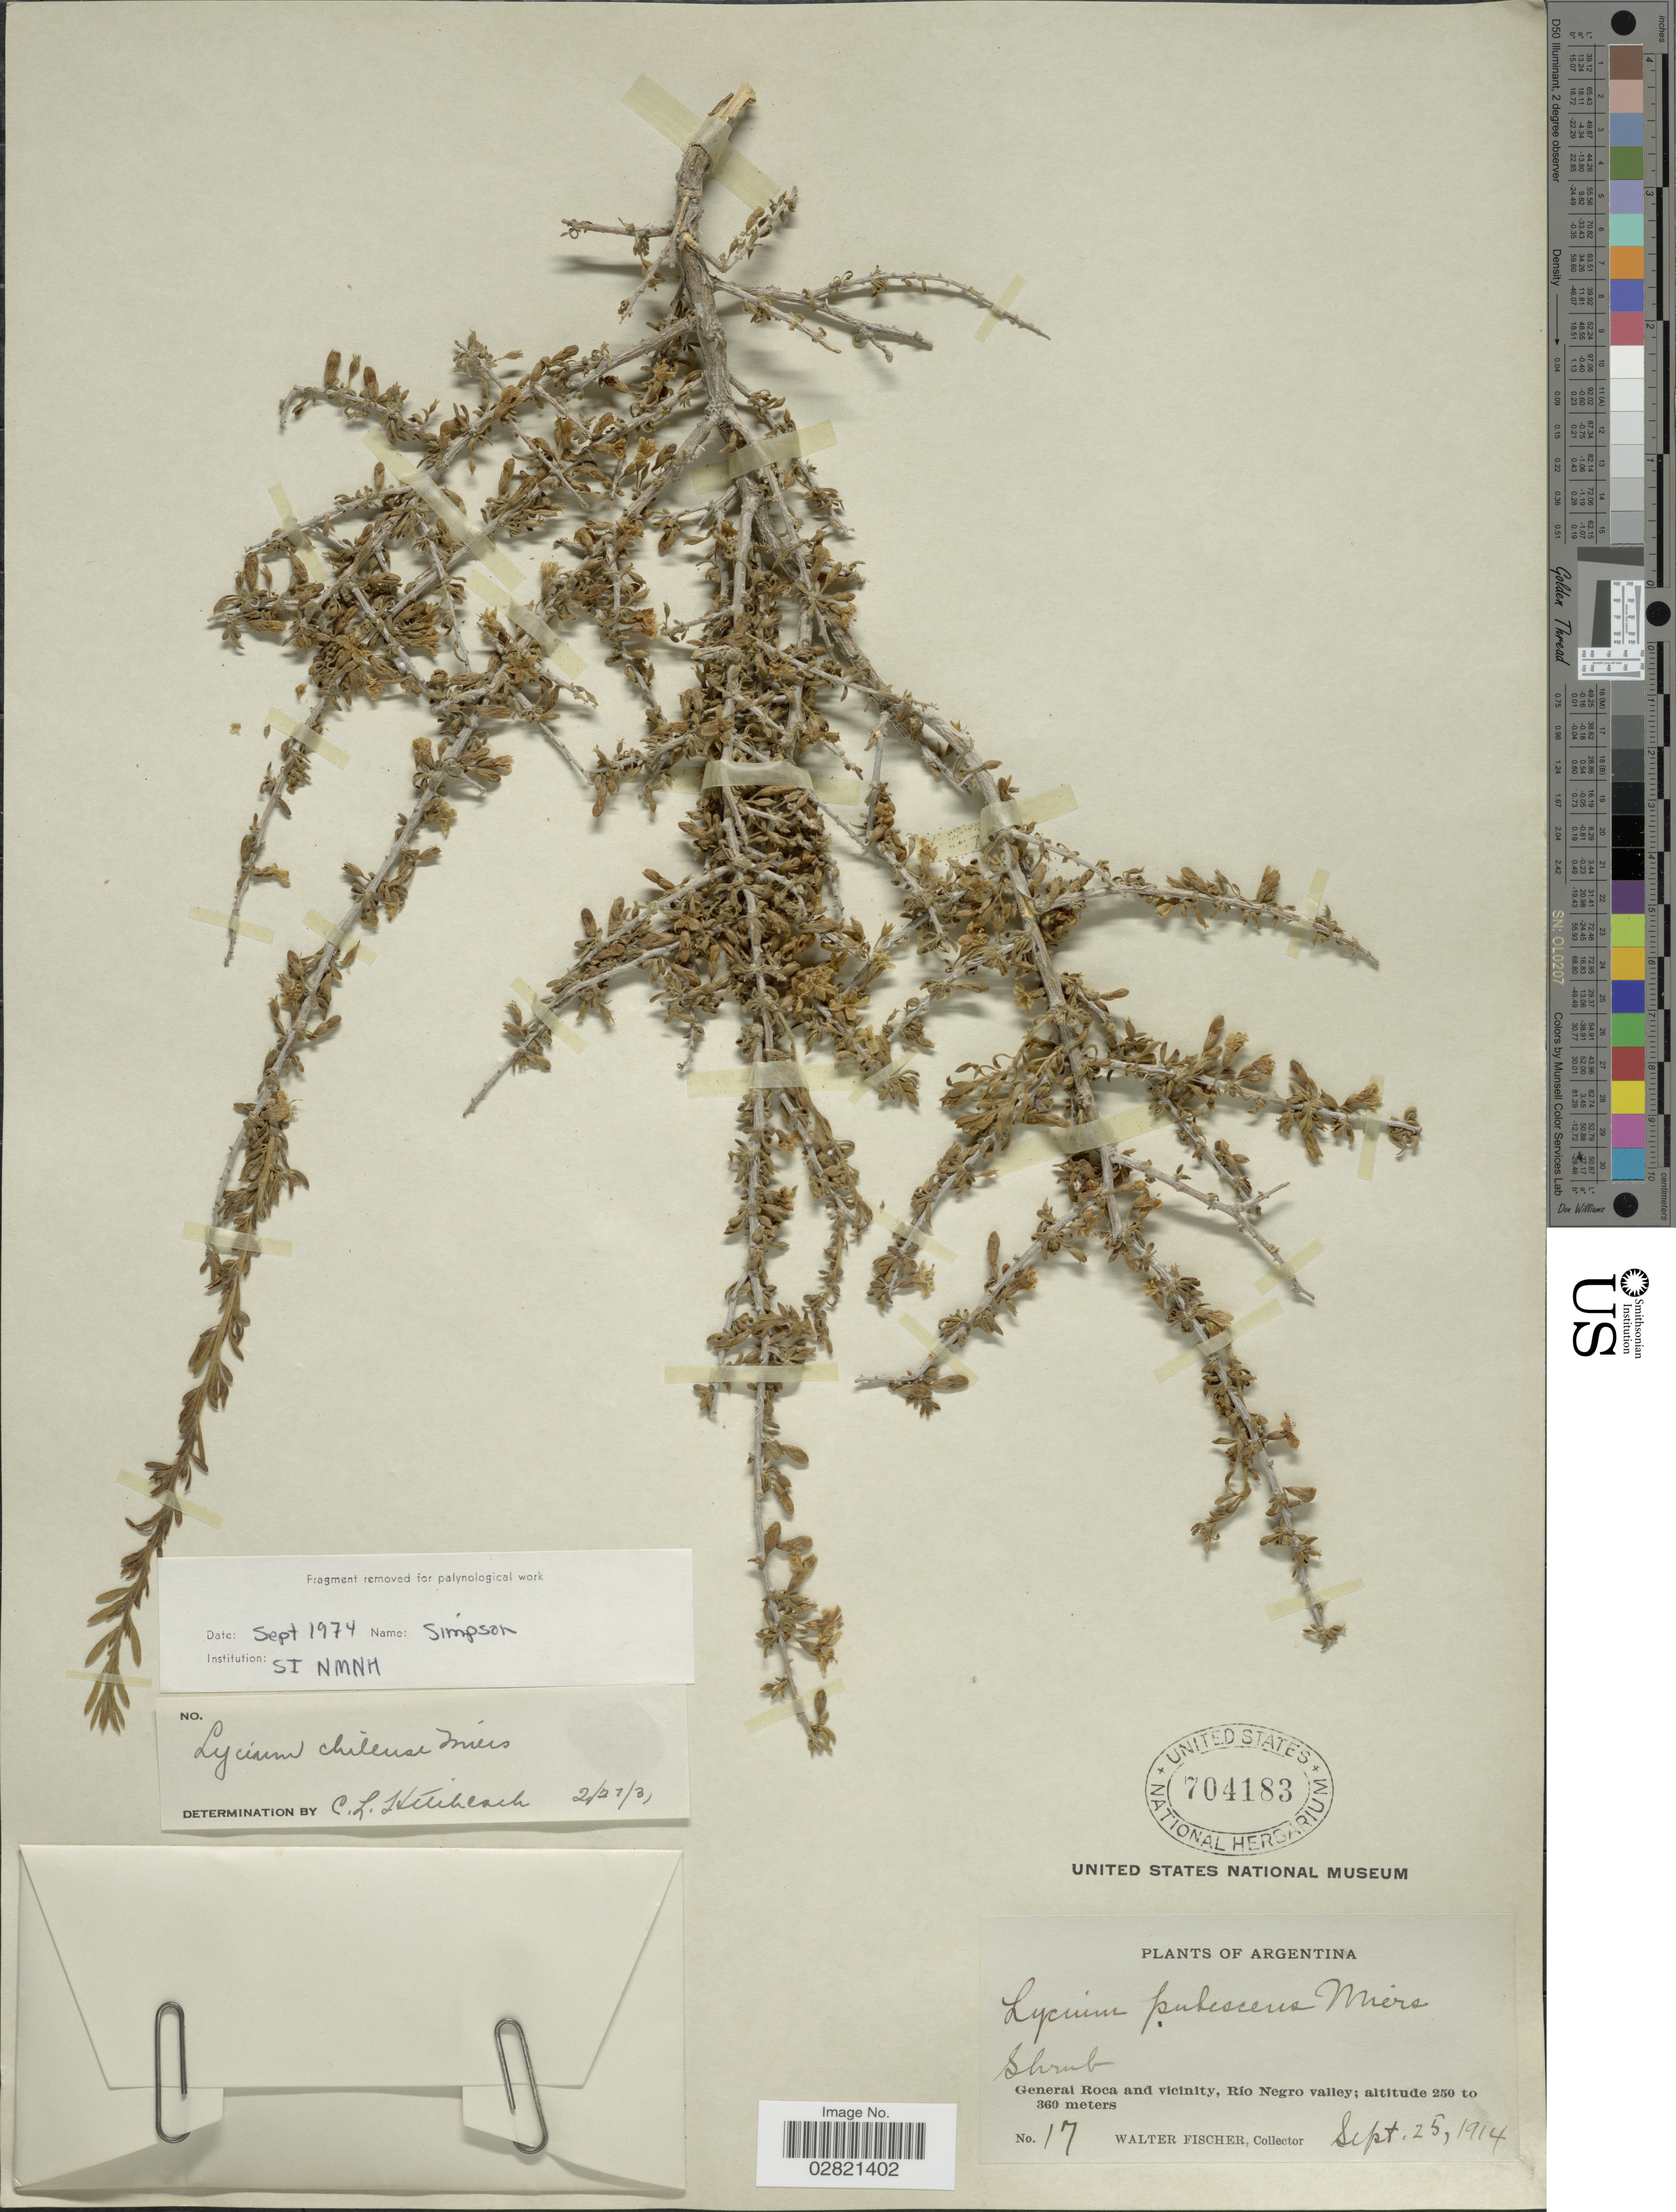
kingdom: Plantae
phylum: Tracheophyta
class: Magnoliopsida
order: Solanales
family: Solanaceae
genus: Lycium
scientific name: Lycium chilense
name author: Bertero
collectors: W. Fischer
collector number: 17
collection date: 1914-09-25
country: Argentina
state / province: Rio Negro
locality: General Roca and vicinity, Río Negro valley.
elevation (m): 250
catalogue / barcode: US 704183